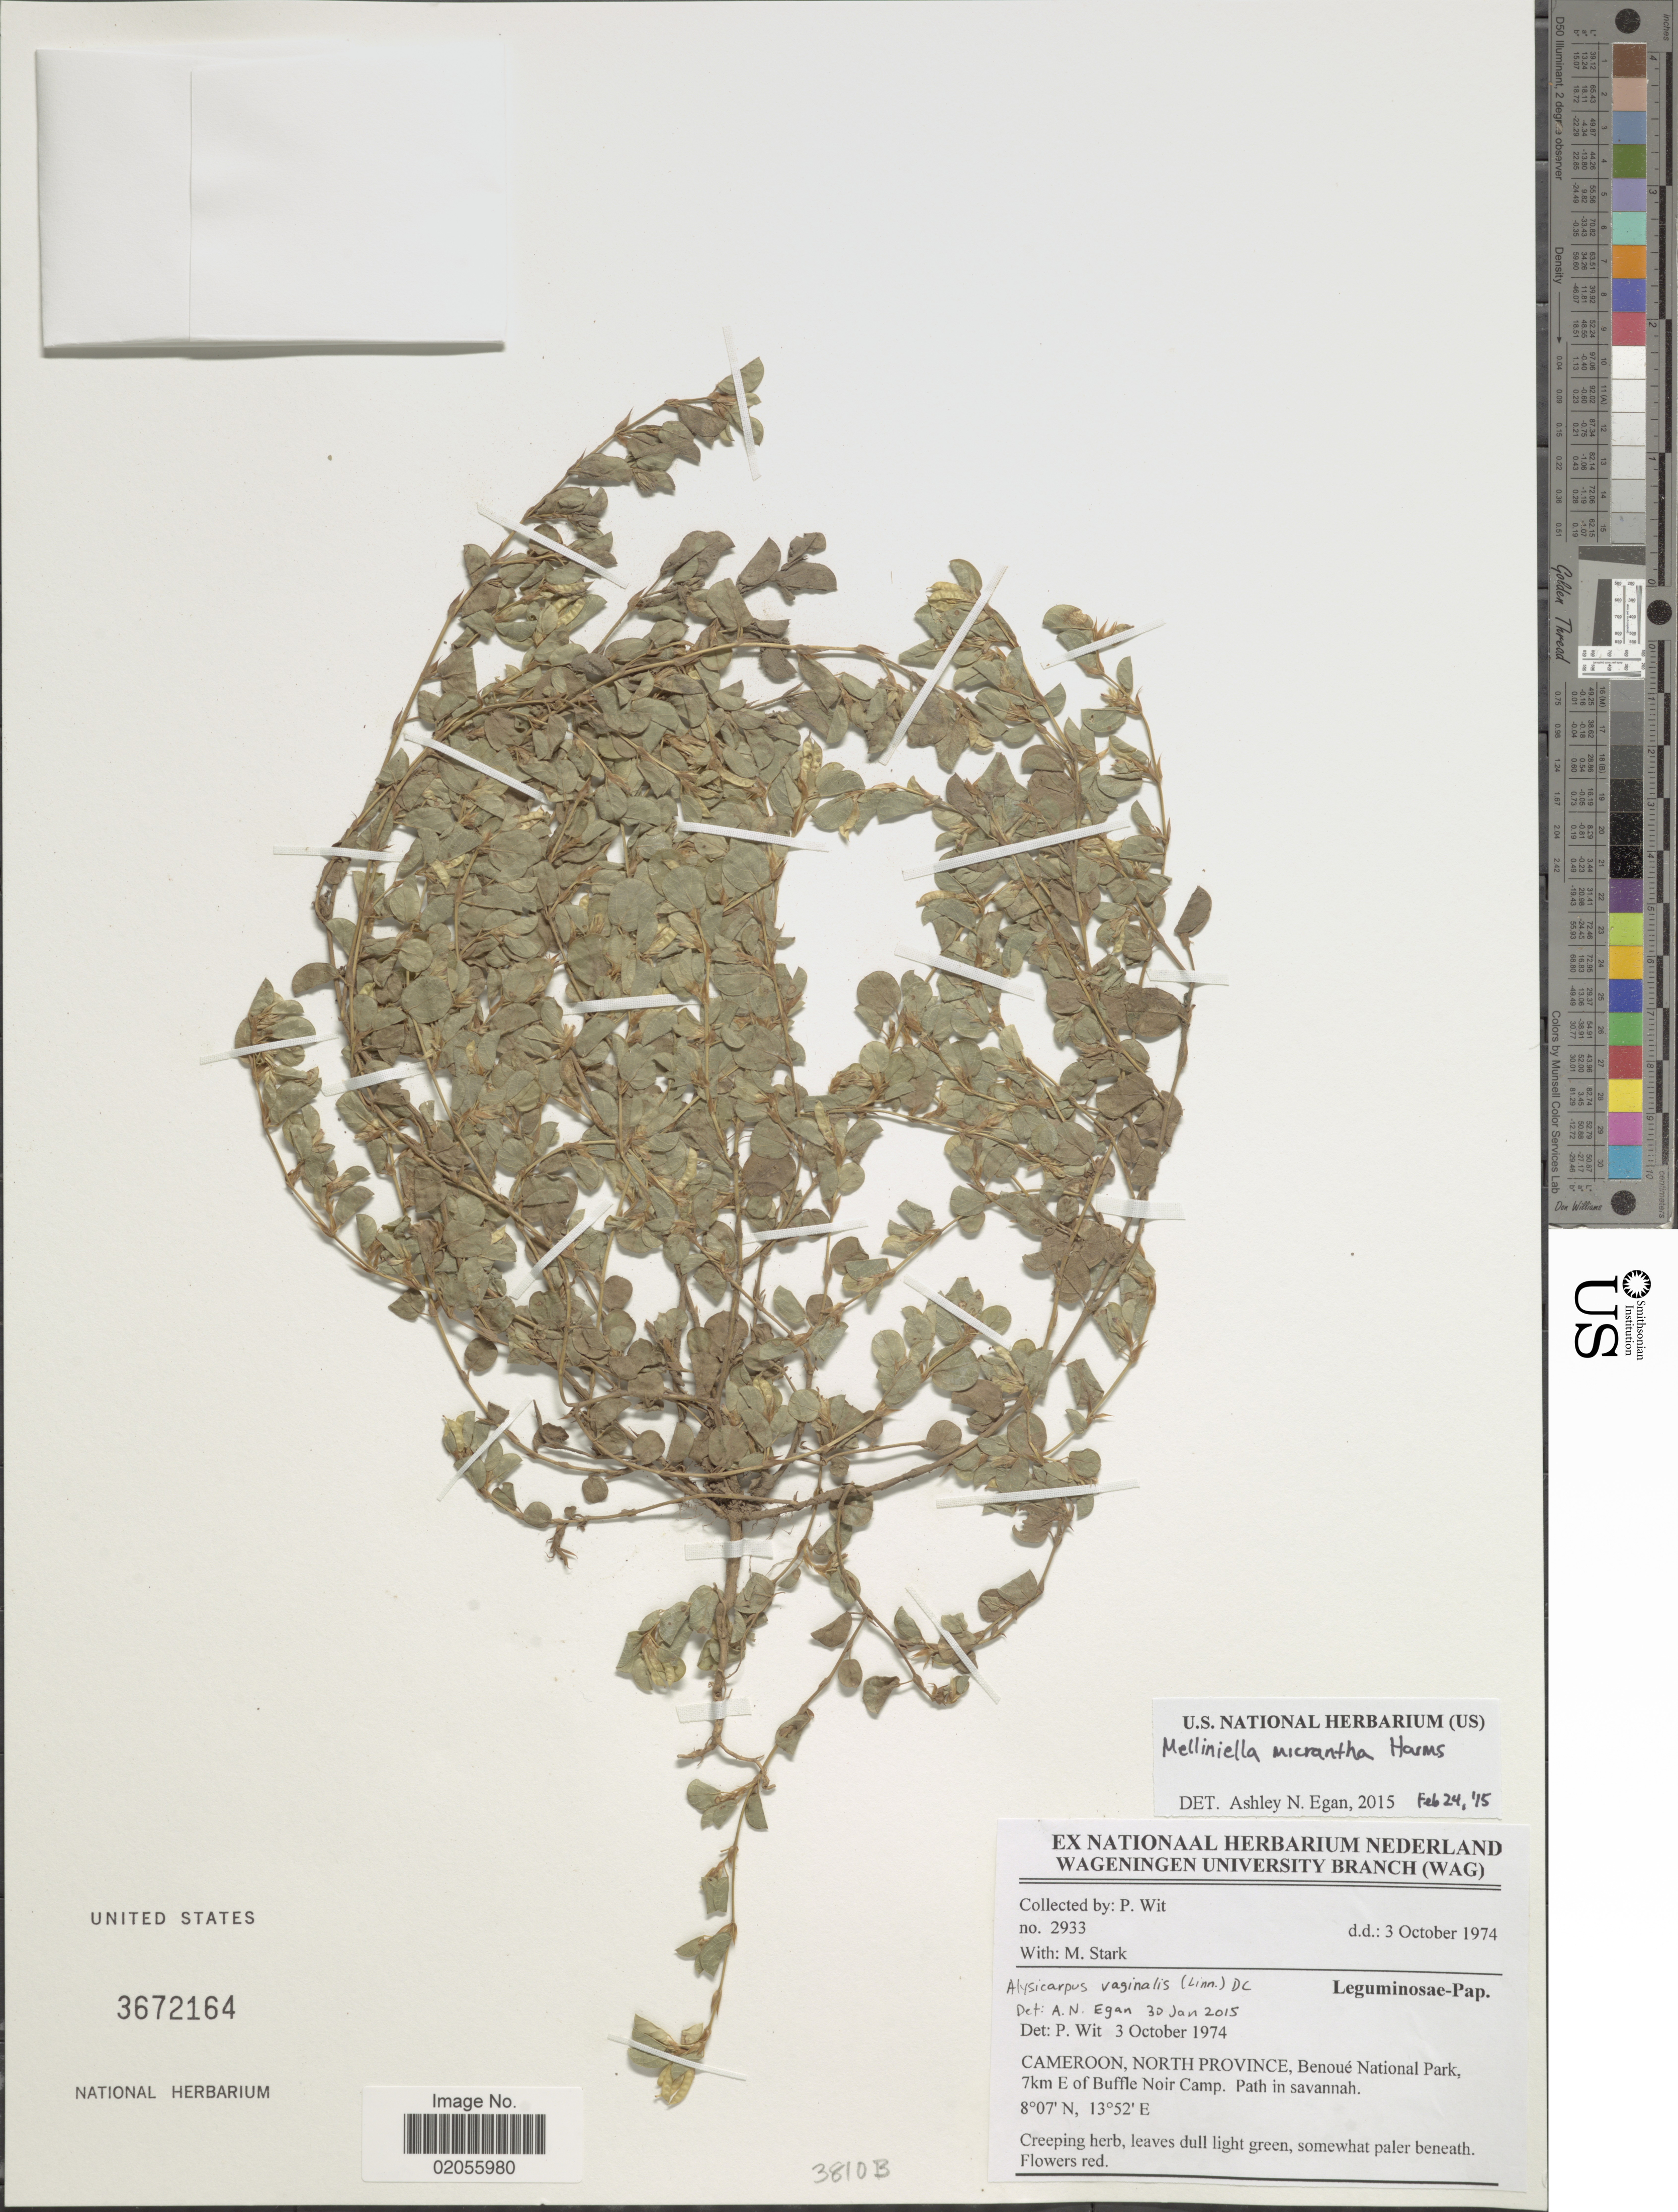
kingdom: Plantae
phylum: Tracheophyta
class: Magnoliopsida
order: Fabales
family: Fabaceae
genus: Melliniella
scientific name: Melliniella micrantha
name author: Harms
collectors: P. Wit & M. Stark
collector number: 2933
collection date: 1974-10-03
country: Cameroon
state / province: Nord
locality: Benoue National Park, 7km E of Buffle Noir Camp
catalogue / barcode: US 3672164